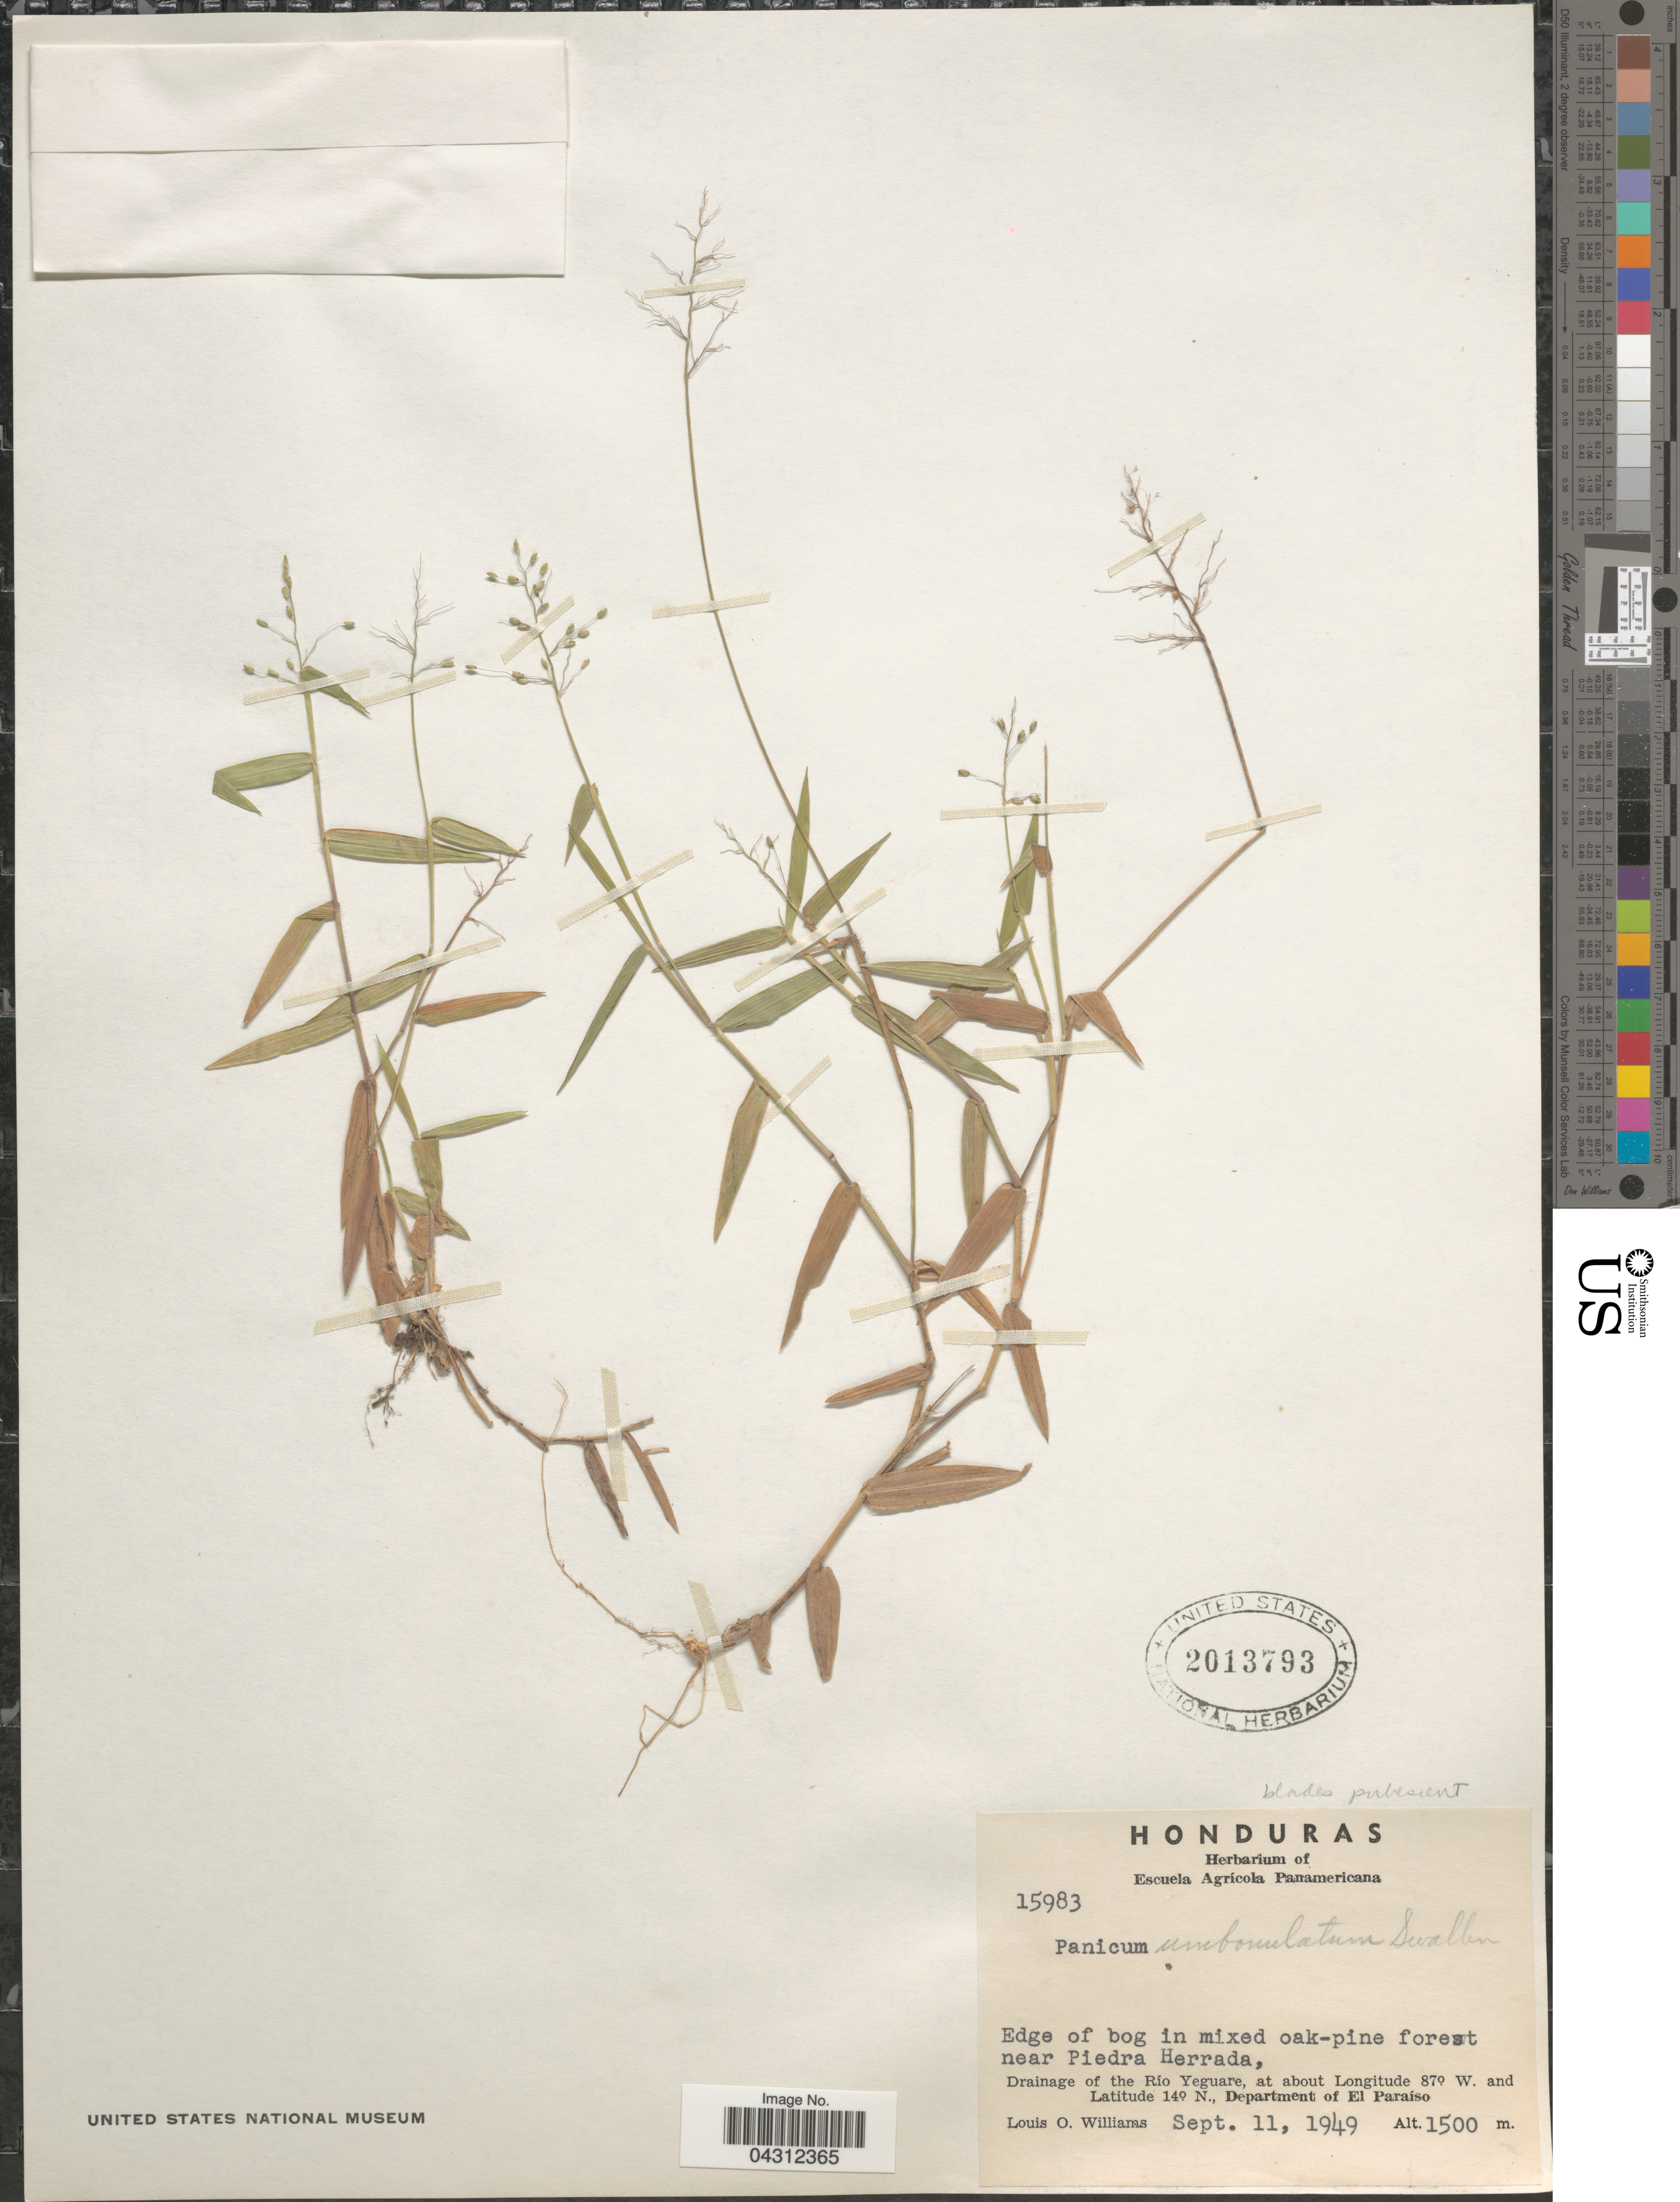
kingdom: Plantae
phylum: Tracheophyta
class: Liliopsida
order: Poales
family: Poaceae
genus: Dichanthelium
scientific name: Dichanthelium umbonulatum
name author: (Swallen) Davidse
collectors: L. O. Williams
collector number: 15983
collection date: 1949-09-11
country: Honduras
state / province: El Paraiso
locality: Near Piedra Herrada, Drainage of the Río Yeguare, Department of El Paraíso.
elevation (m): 1500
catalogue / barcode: US 2013793